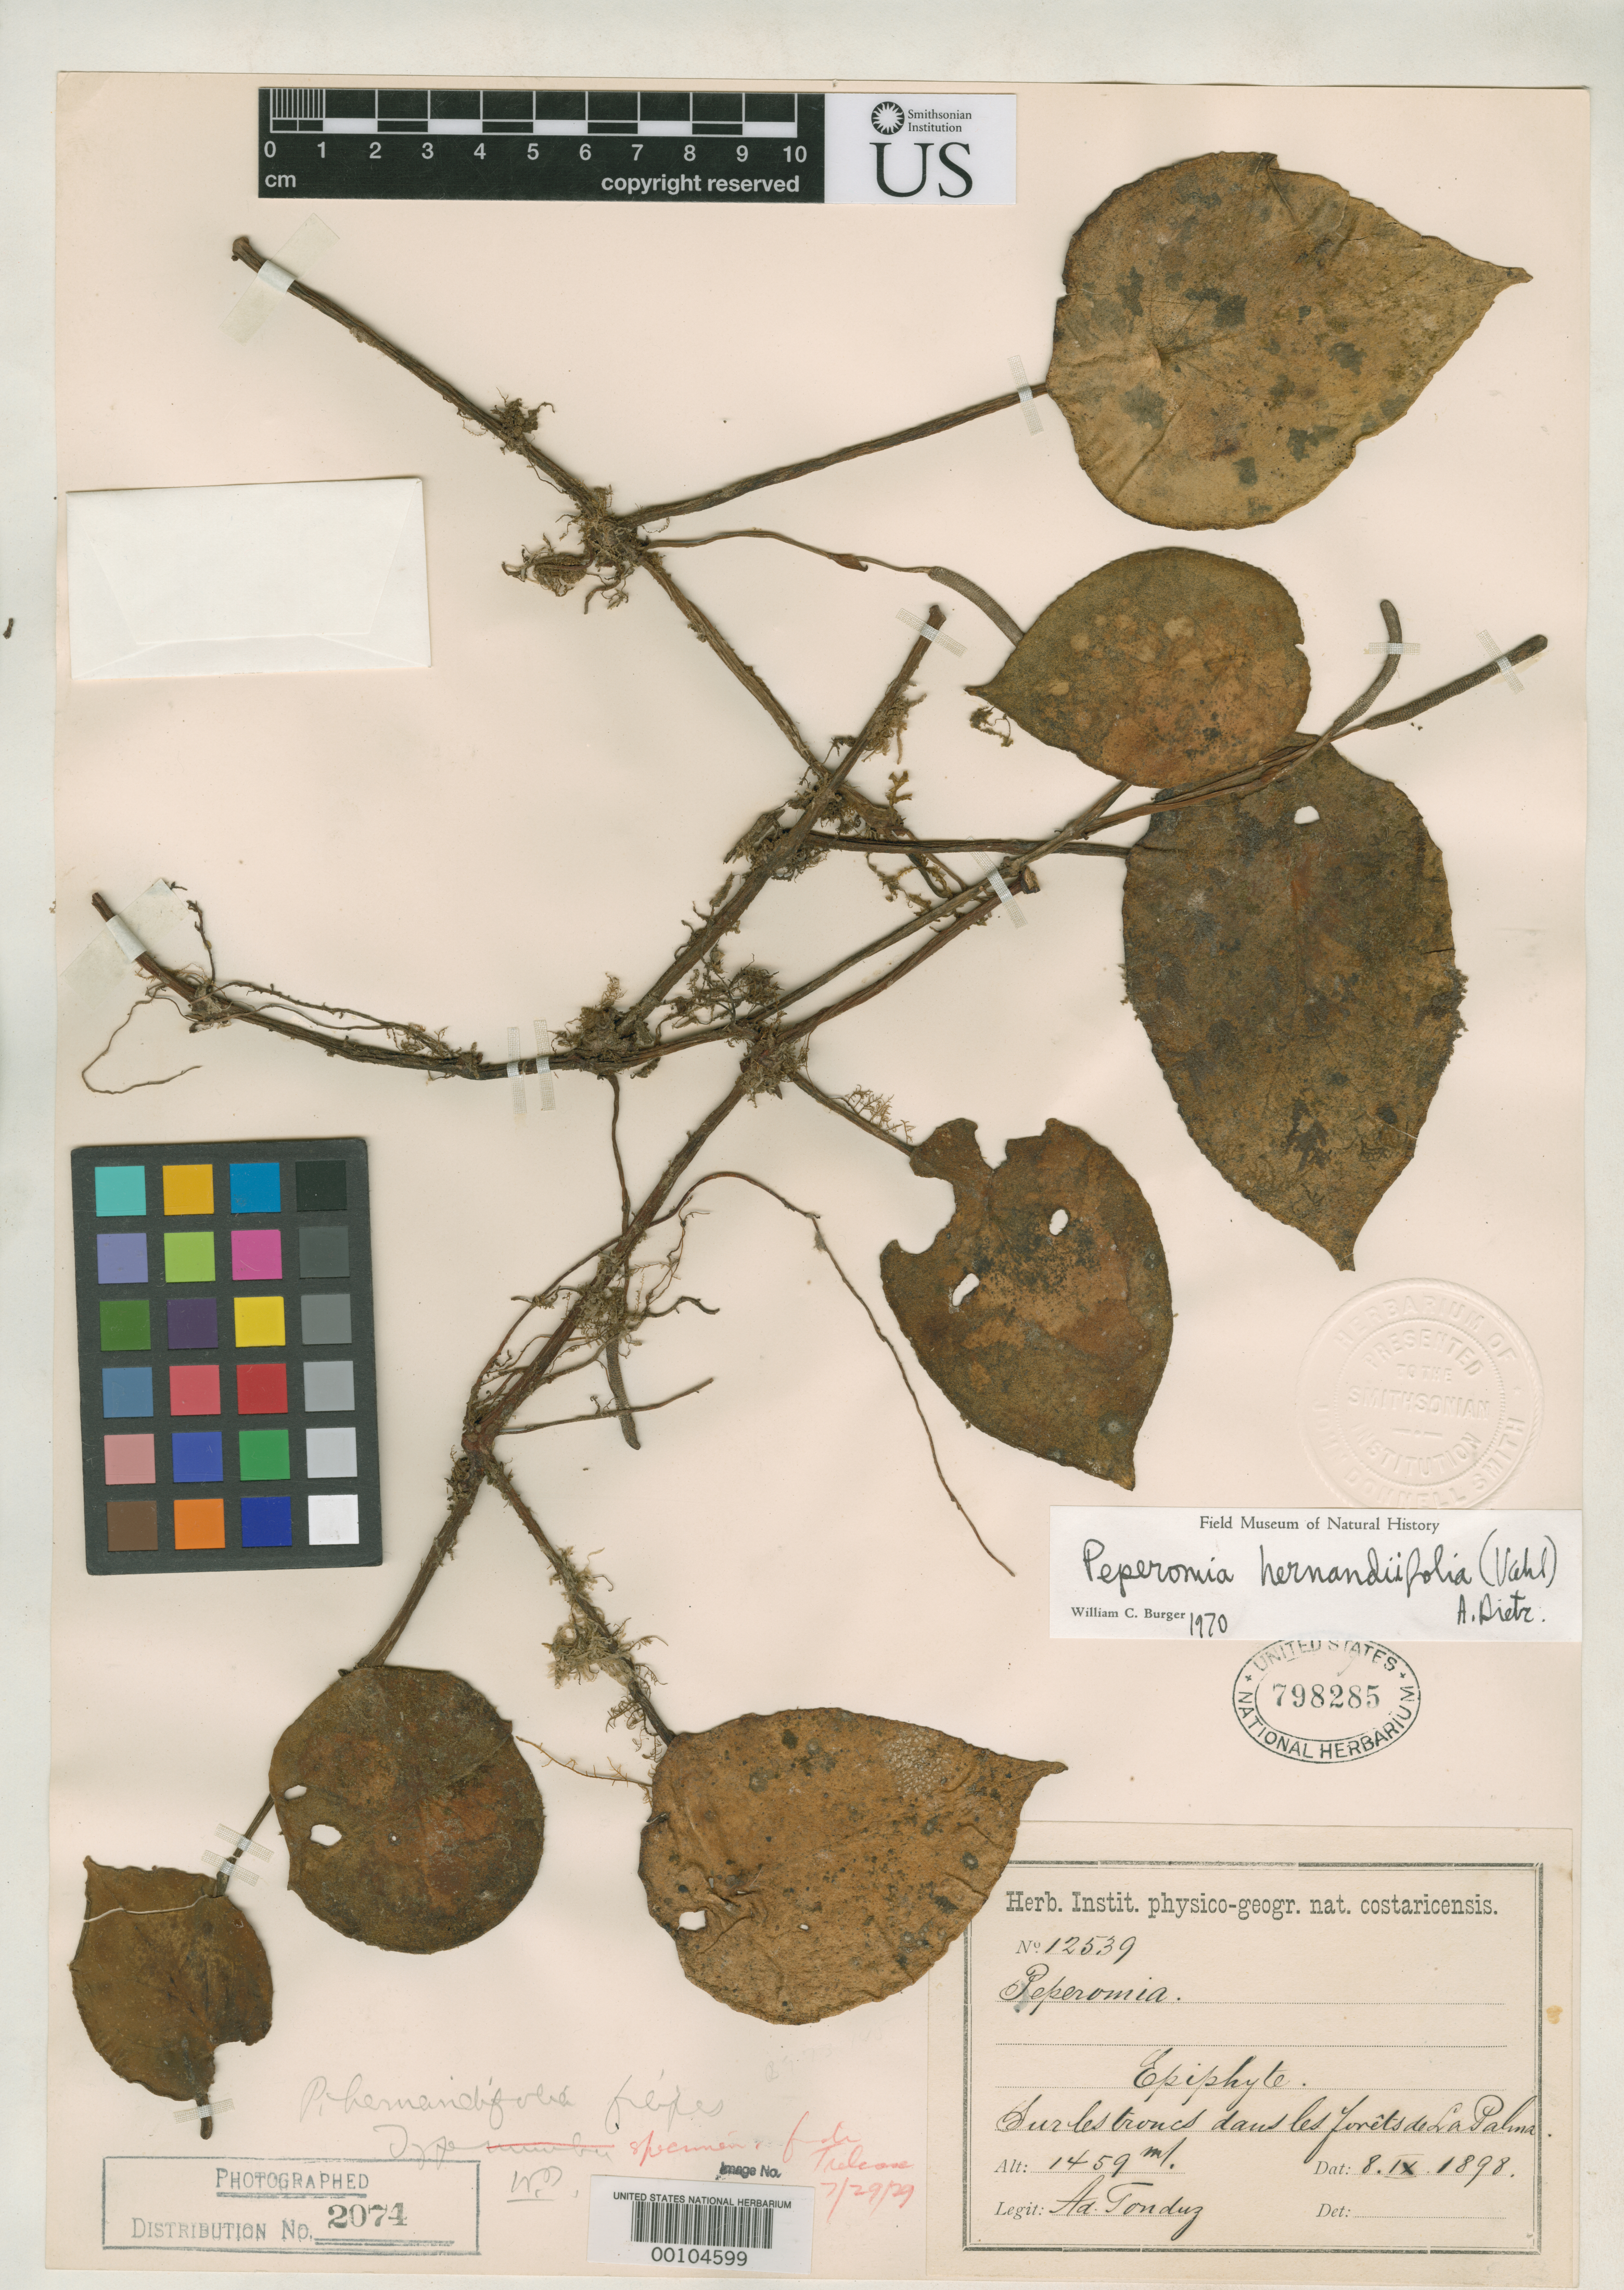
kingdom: Plantae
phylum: Tracheophyta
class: Magnoliopsida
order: Piperales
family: Piperaceae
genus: Peperomia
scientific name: Peperomia hernandiifolia var. filipes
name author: Trel.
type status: Isotype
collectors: A. Tonduz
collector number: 12539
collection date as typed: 08 Sep 1898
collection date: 1898-09-08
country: Costa Rica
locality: La Palma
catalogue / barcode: US 798285